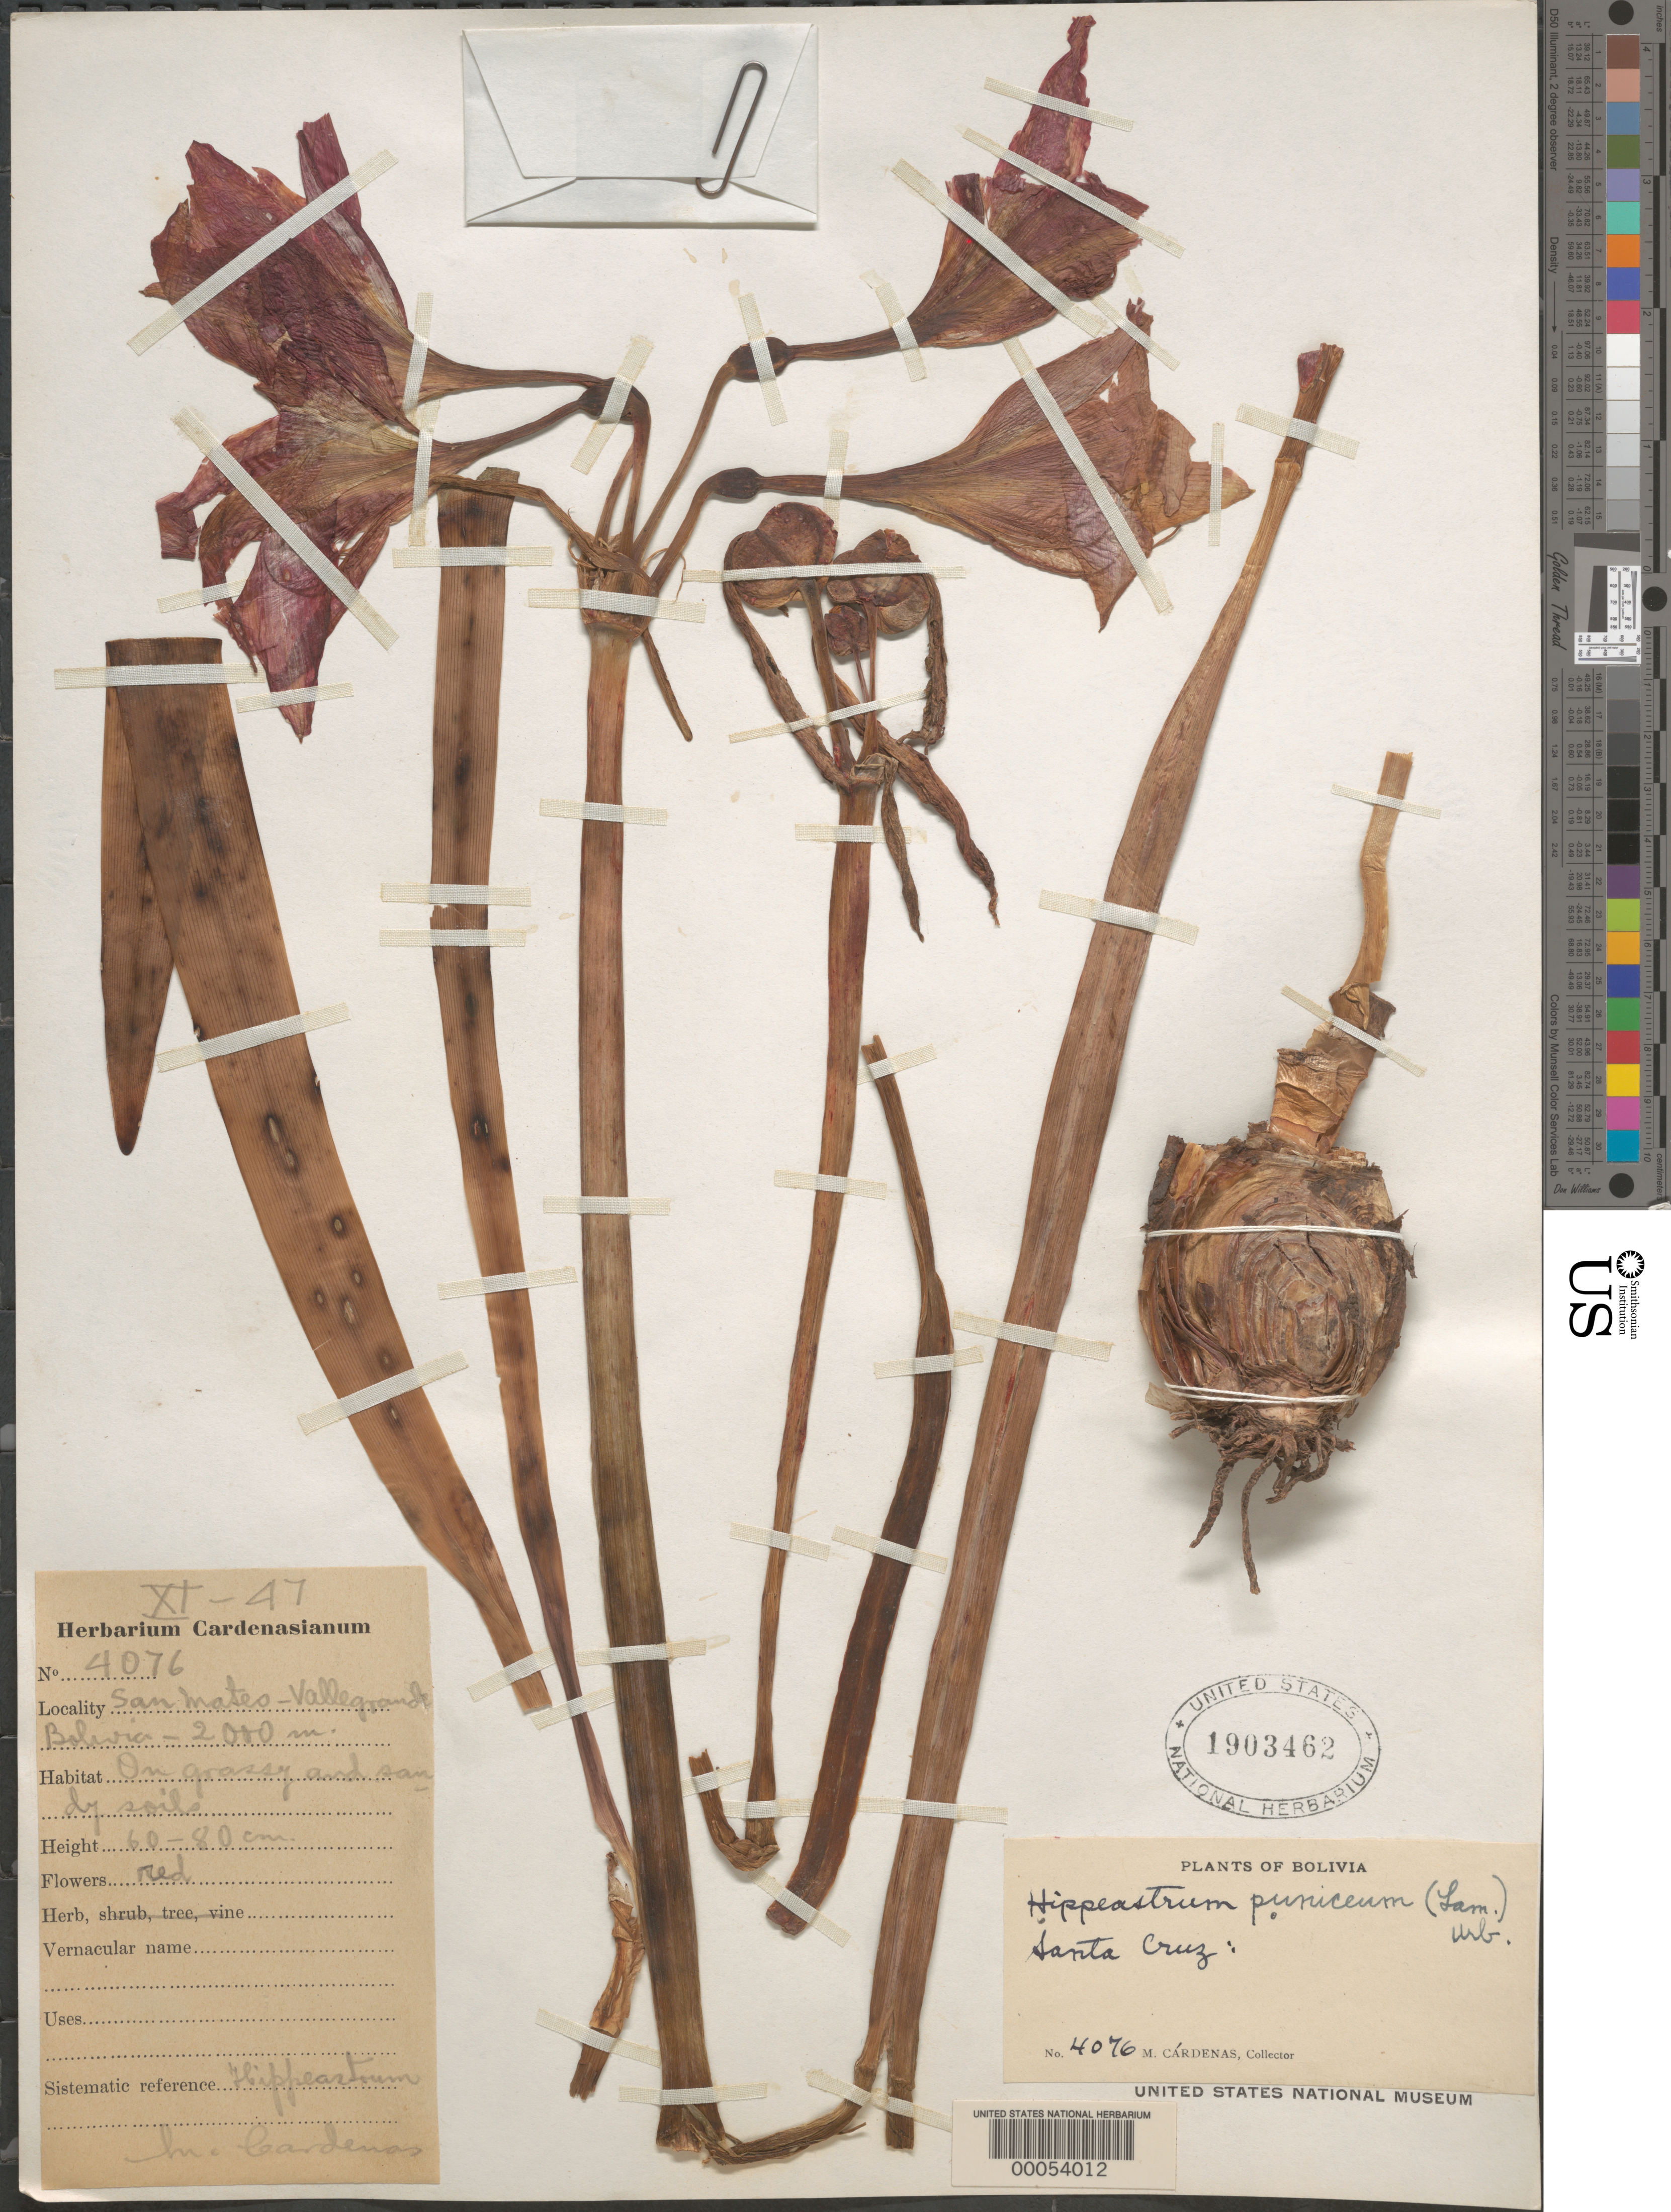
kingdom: Plantae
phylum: Tracheophyta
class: Liliopsida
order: Asparagales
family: Amaryllidaceae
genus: Hippeastrum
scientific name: Hippeastrum puniceum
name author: (Lam.) Voss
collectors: M. Cárdenas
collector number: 4076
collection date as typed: Transcribed d/m/y: /10/47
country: Bolivia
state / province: Santa Cruz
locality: San Mateo- Vallegrande.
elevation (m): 2000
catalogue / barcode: US 1903462